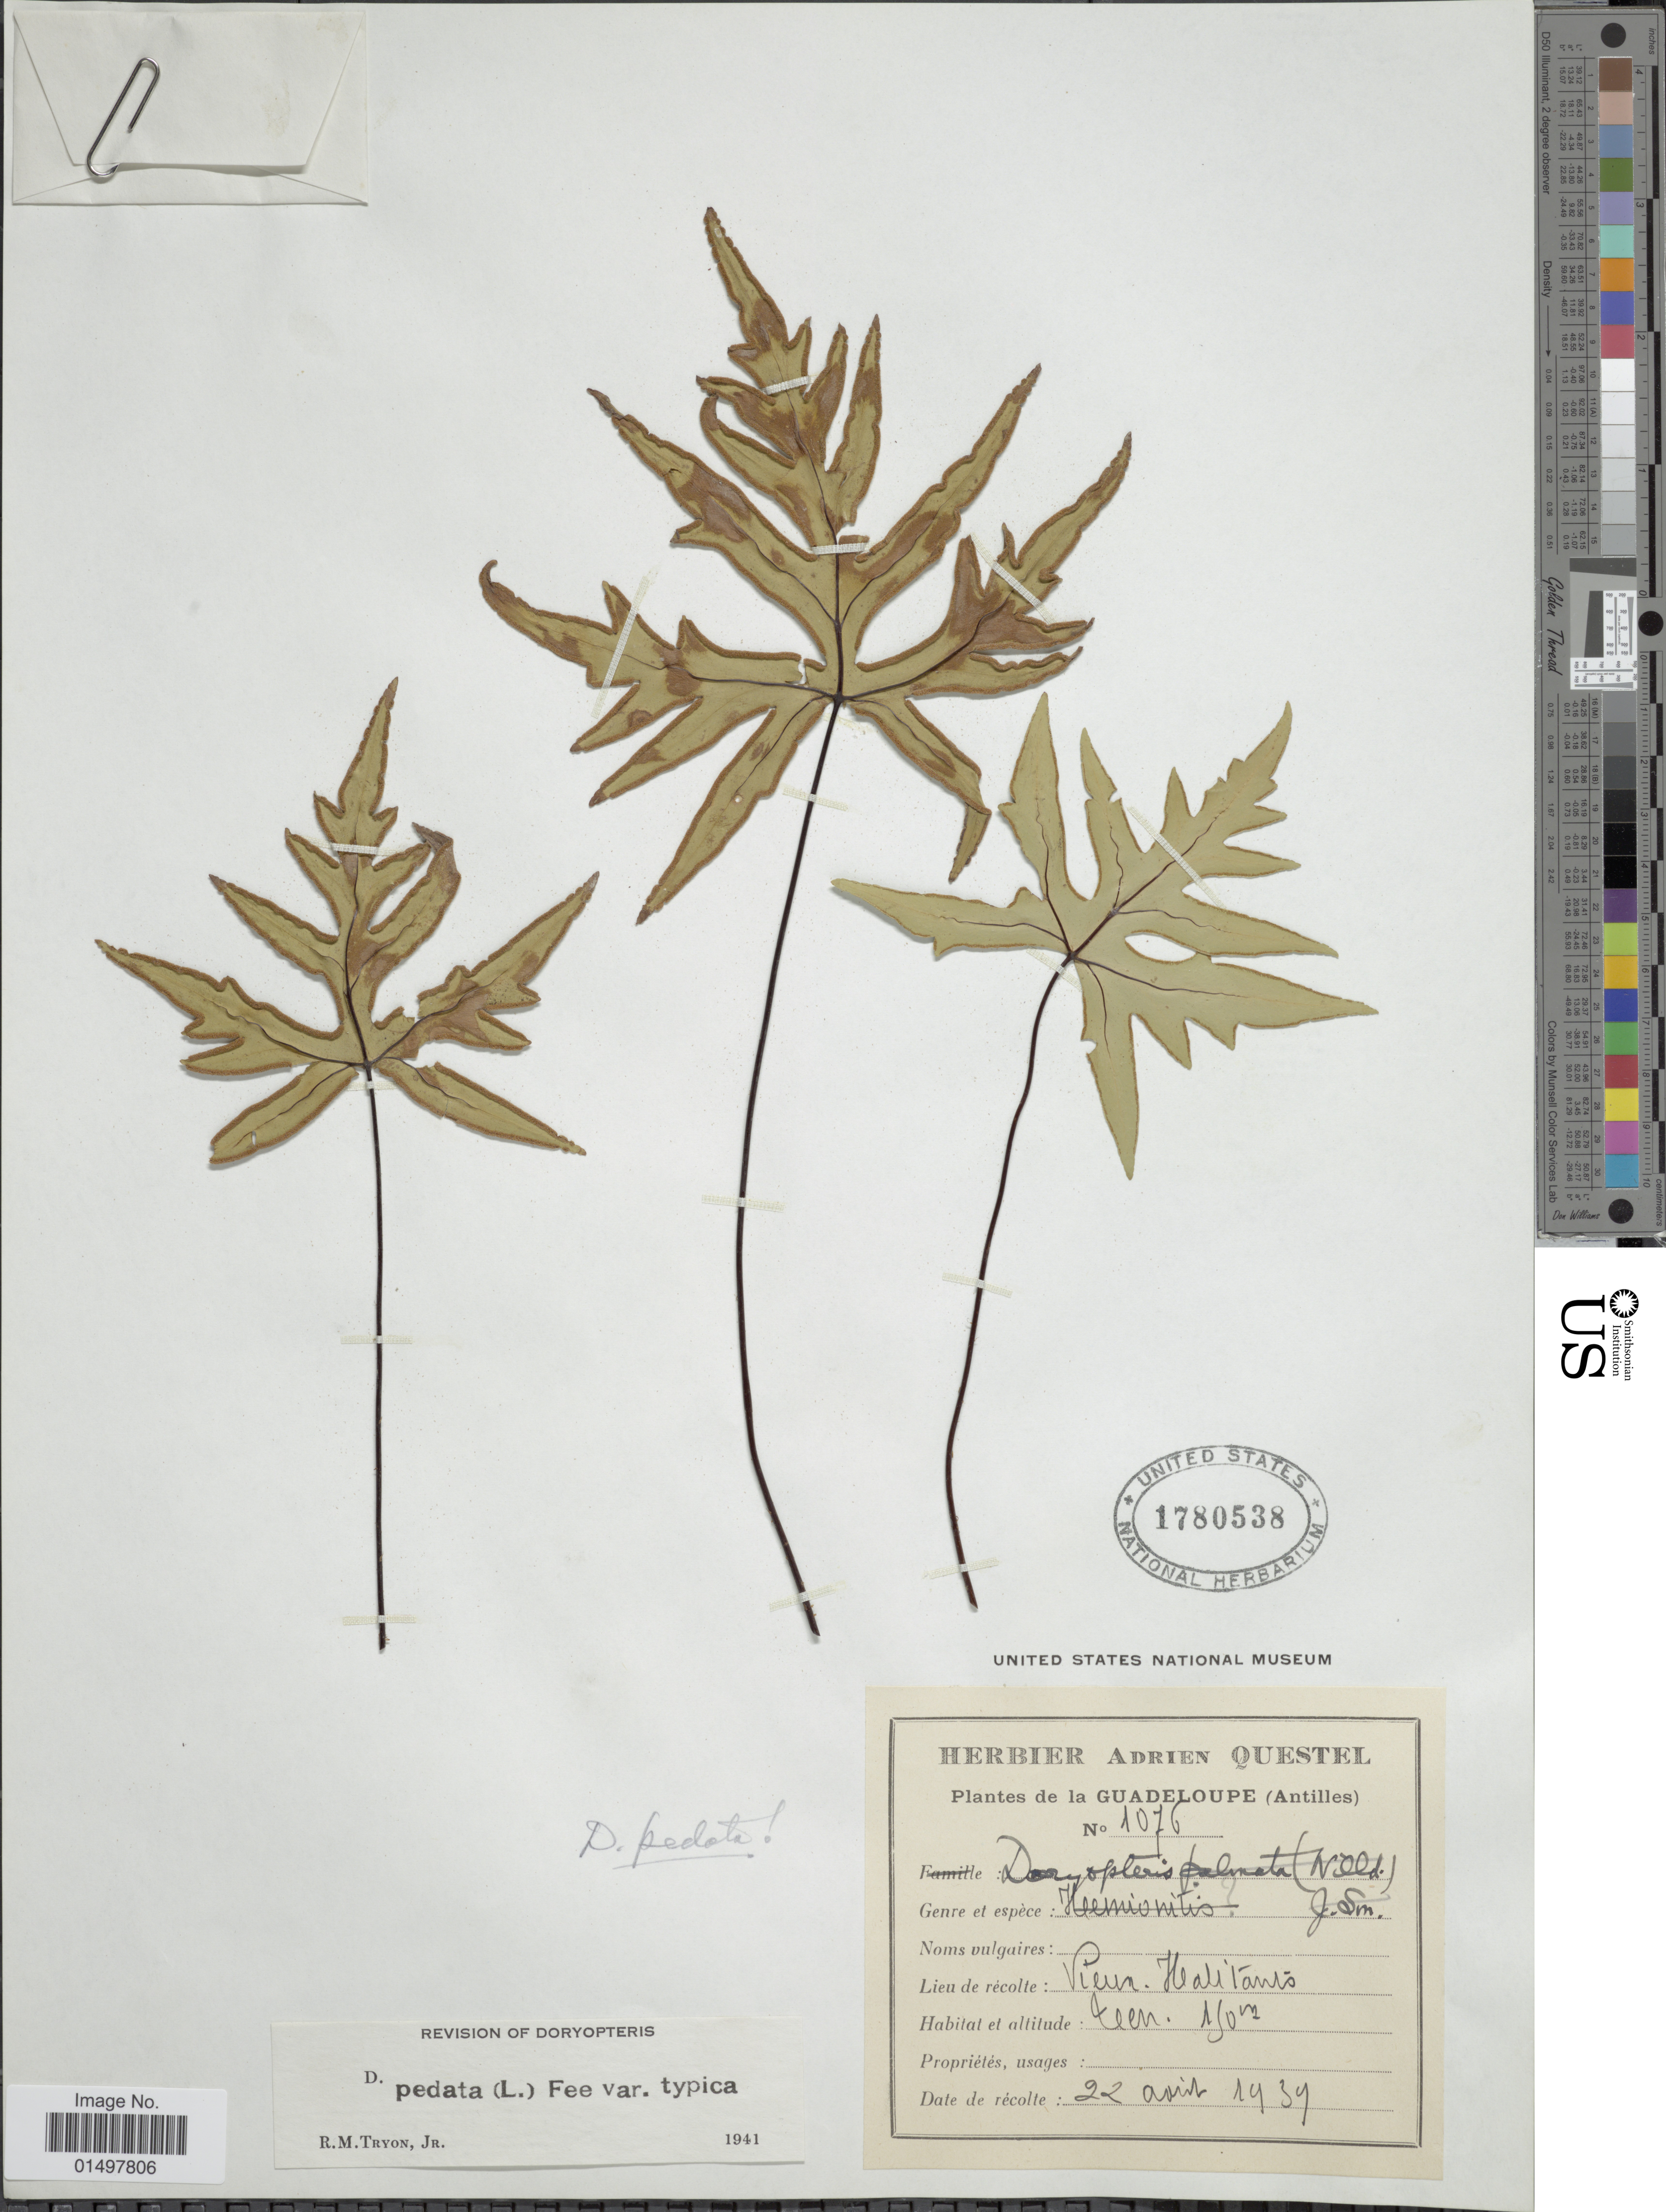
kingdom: Plantae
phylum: Tracheophyta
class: Polypodiopsida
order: Polypodiales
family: Pteridaceae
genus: Doryopteris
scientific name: Doryopteris pedata var. typica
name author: (L.) Fée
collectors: ex herb. A. Questal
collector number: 1076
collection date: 1939-04-22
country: Guadeloupe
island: Leeward Is.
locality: Vieux Habitants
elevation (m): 150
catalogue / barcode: US 1780538